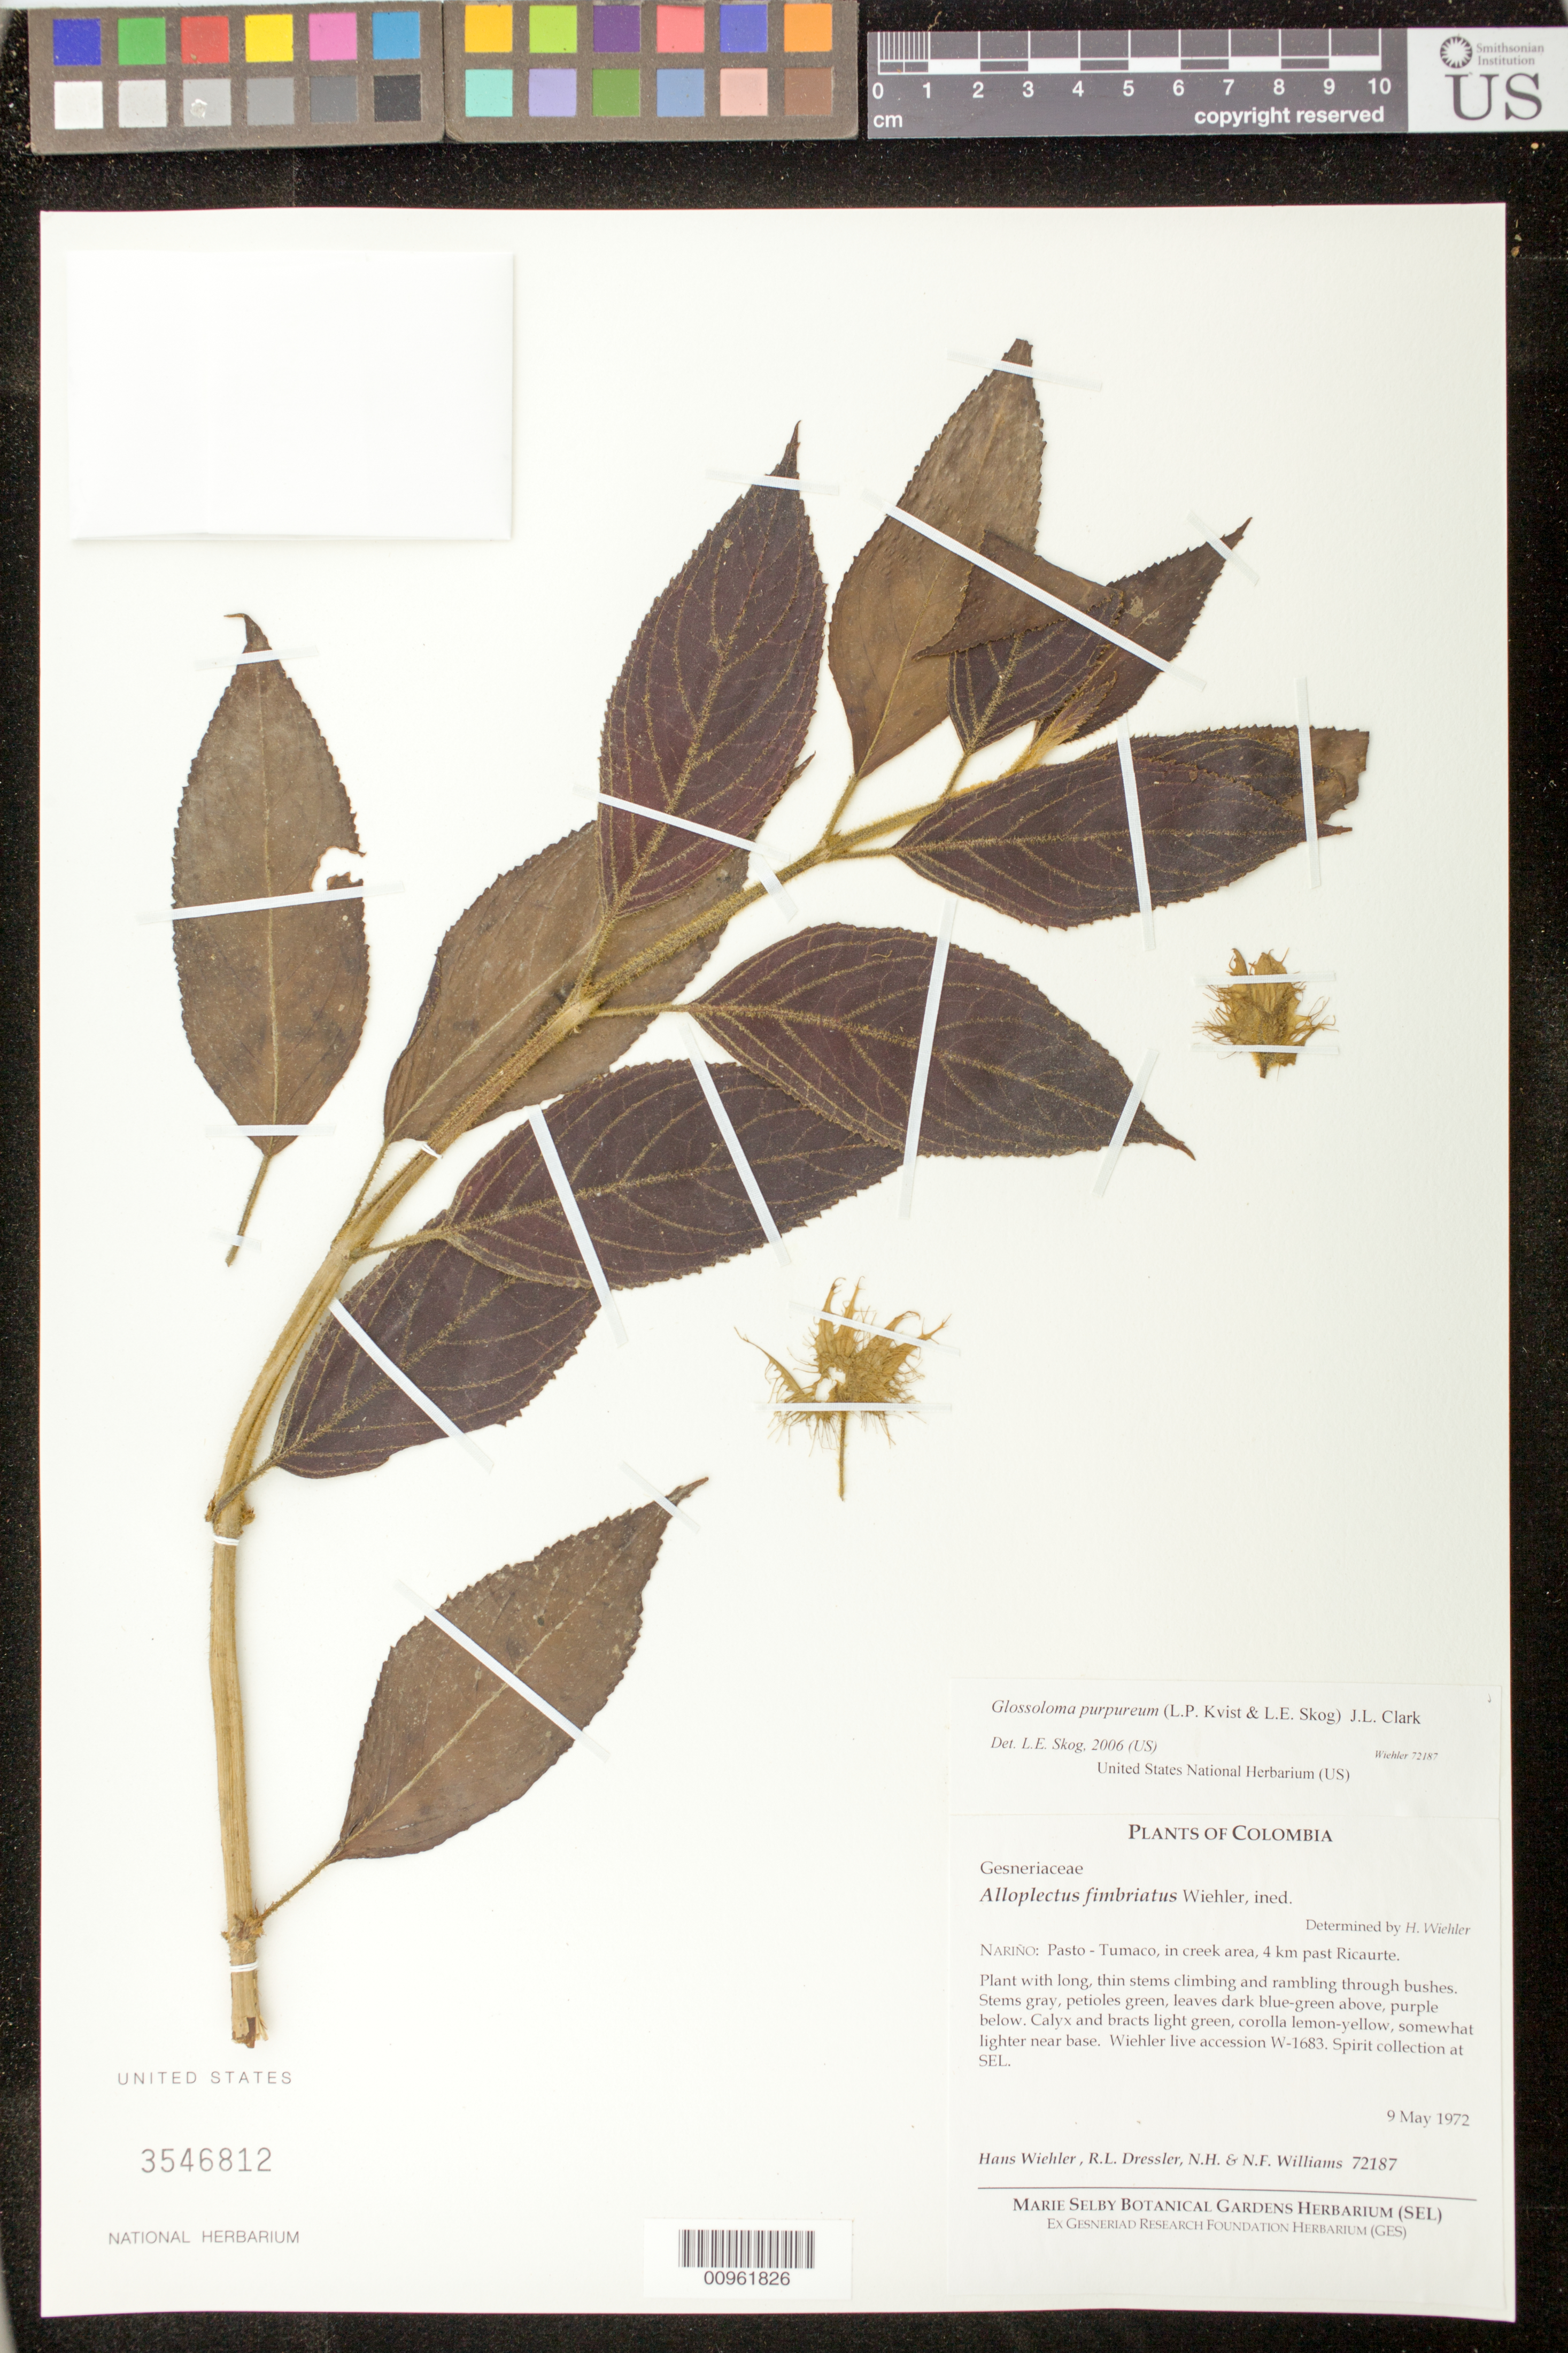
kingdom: Plantae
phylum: Tracheophyta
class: Magnoliopsida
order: Lamiales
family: Gesneriaceae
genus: Glossoloma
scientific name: Glossoloma purpureum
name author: (L.P. Kvist & L.E. Skog) J.L. Clark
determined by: Skog, Laurence E.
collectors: H. J. Wiehler, R. Dressler, N. H. Williams & N. Williams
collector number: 72187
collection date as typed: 09 May 1972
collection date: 1972-05-09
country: Colombia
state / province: Nariño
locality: Nariño: Pasto-Tumaco, in creek area, 4 km past Ricaurte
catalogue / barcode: US 3546812